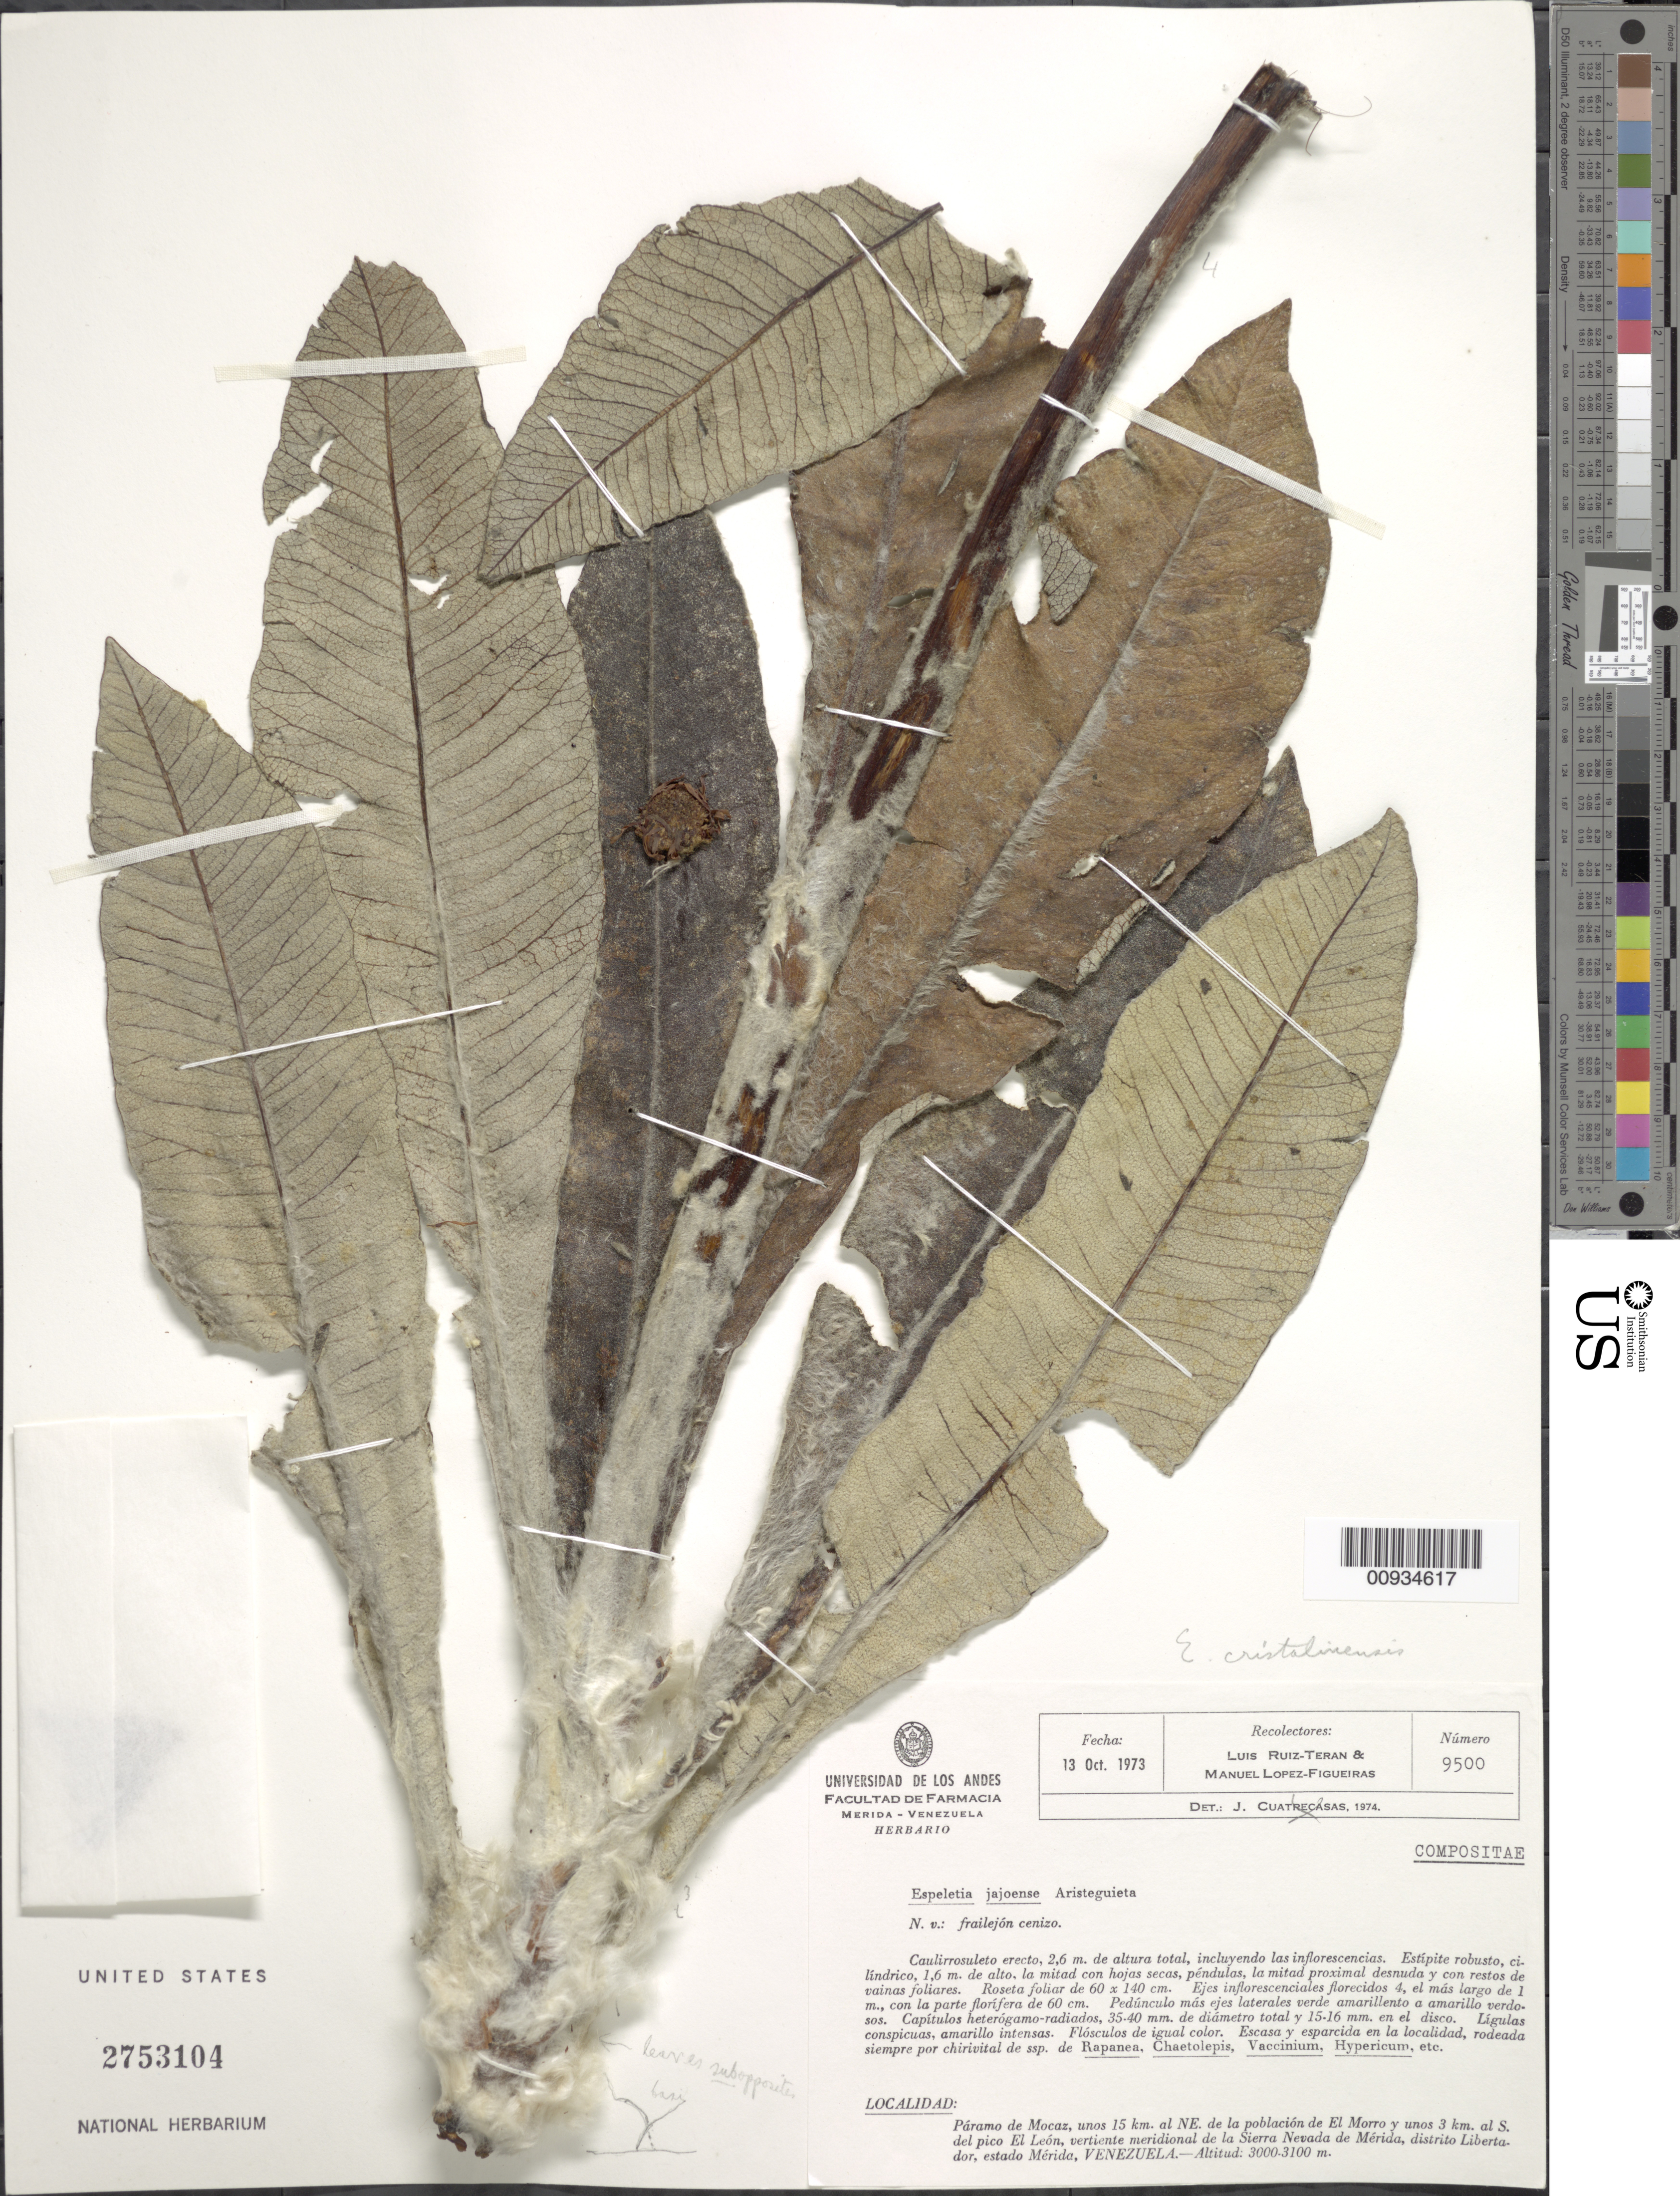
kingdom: Plantae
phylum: Tracheophyta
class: Magnoliopsida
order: Asterales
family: Asteraceae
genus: Espeletiopsis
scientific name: Espeletiopsis cristalinensis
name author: (Cuatrec.) Cuatrec.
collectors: L. E. Ruíz-Terán & M. López Figueiras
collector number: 9500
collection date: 1973-10-13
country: Venezuela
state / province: Mérida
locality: Paramo de Mocaz, unos 15 km. al NE. de la poblacion de El Morro y unos 3 km. al S. del pico El Leon, vertiente meridional de la Sierra Nevada de Merida Libertador, estado Merida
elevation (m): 3000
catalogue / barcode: US 2753104